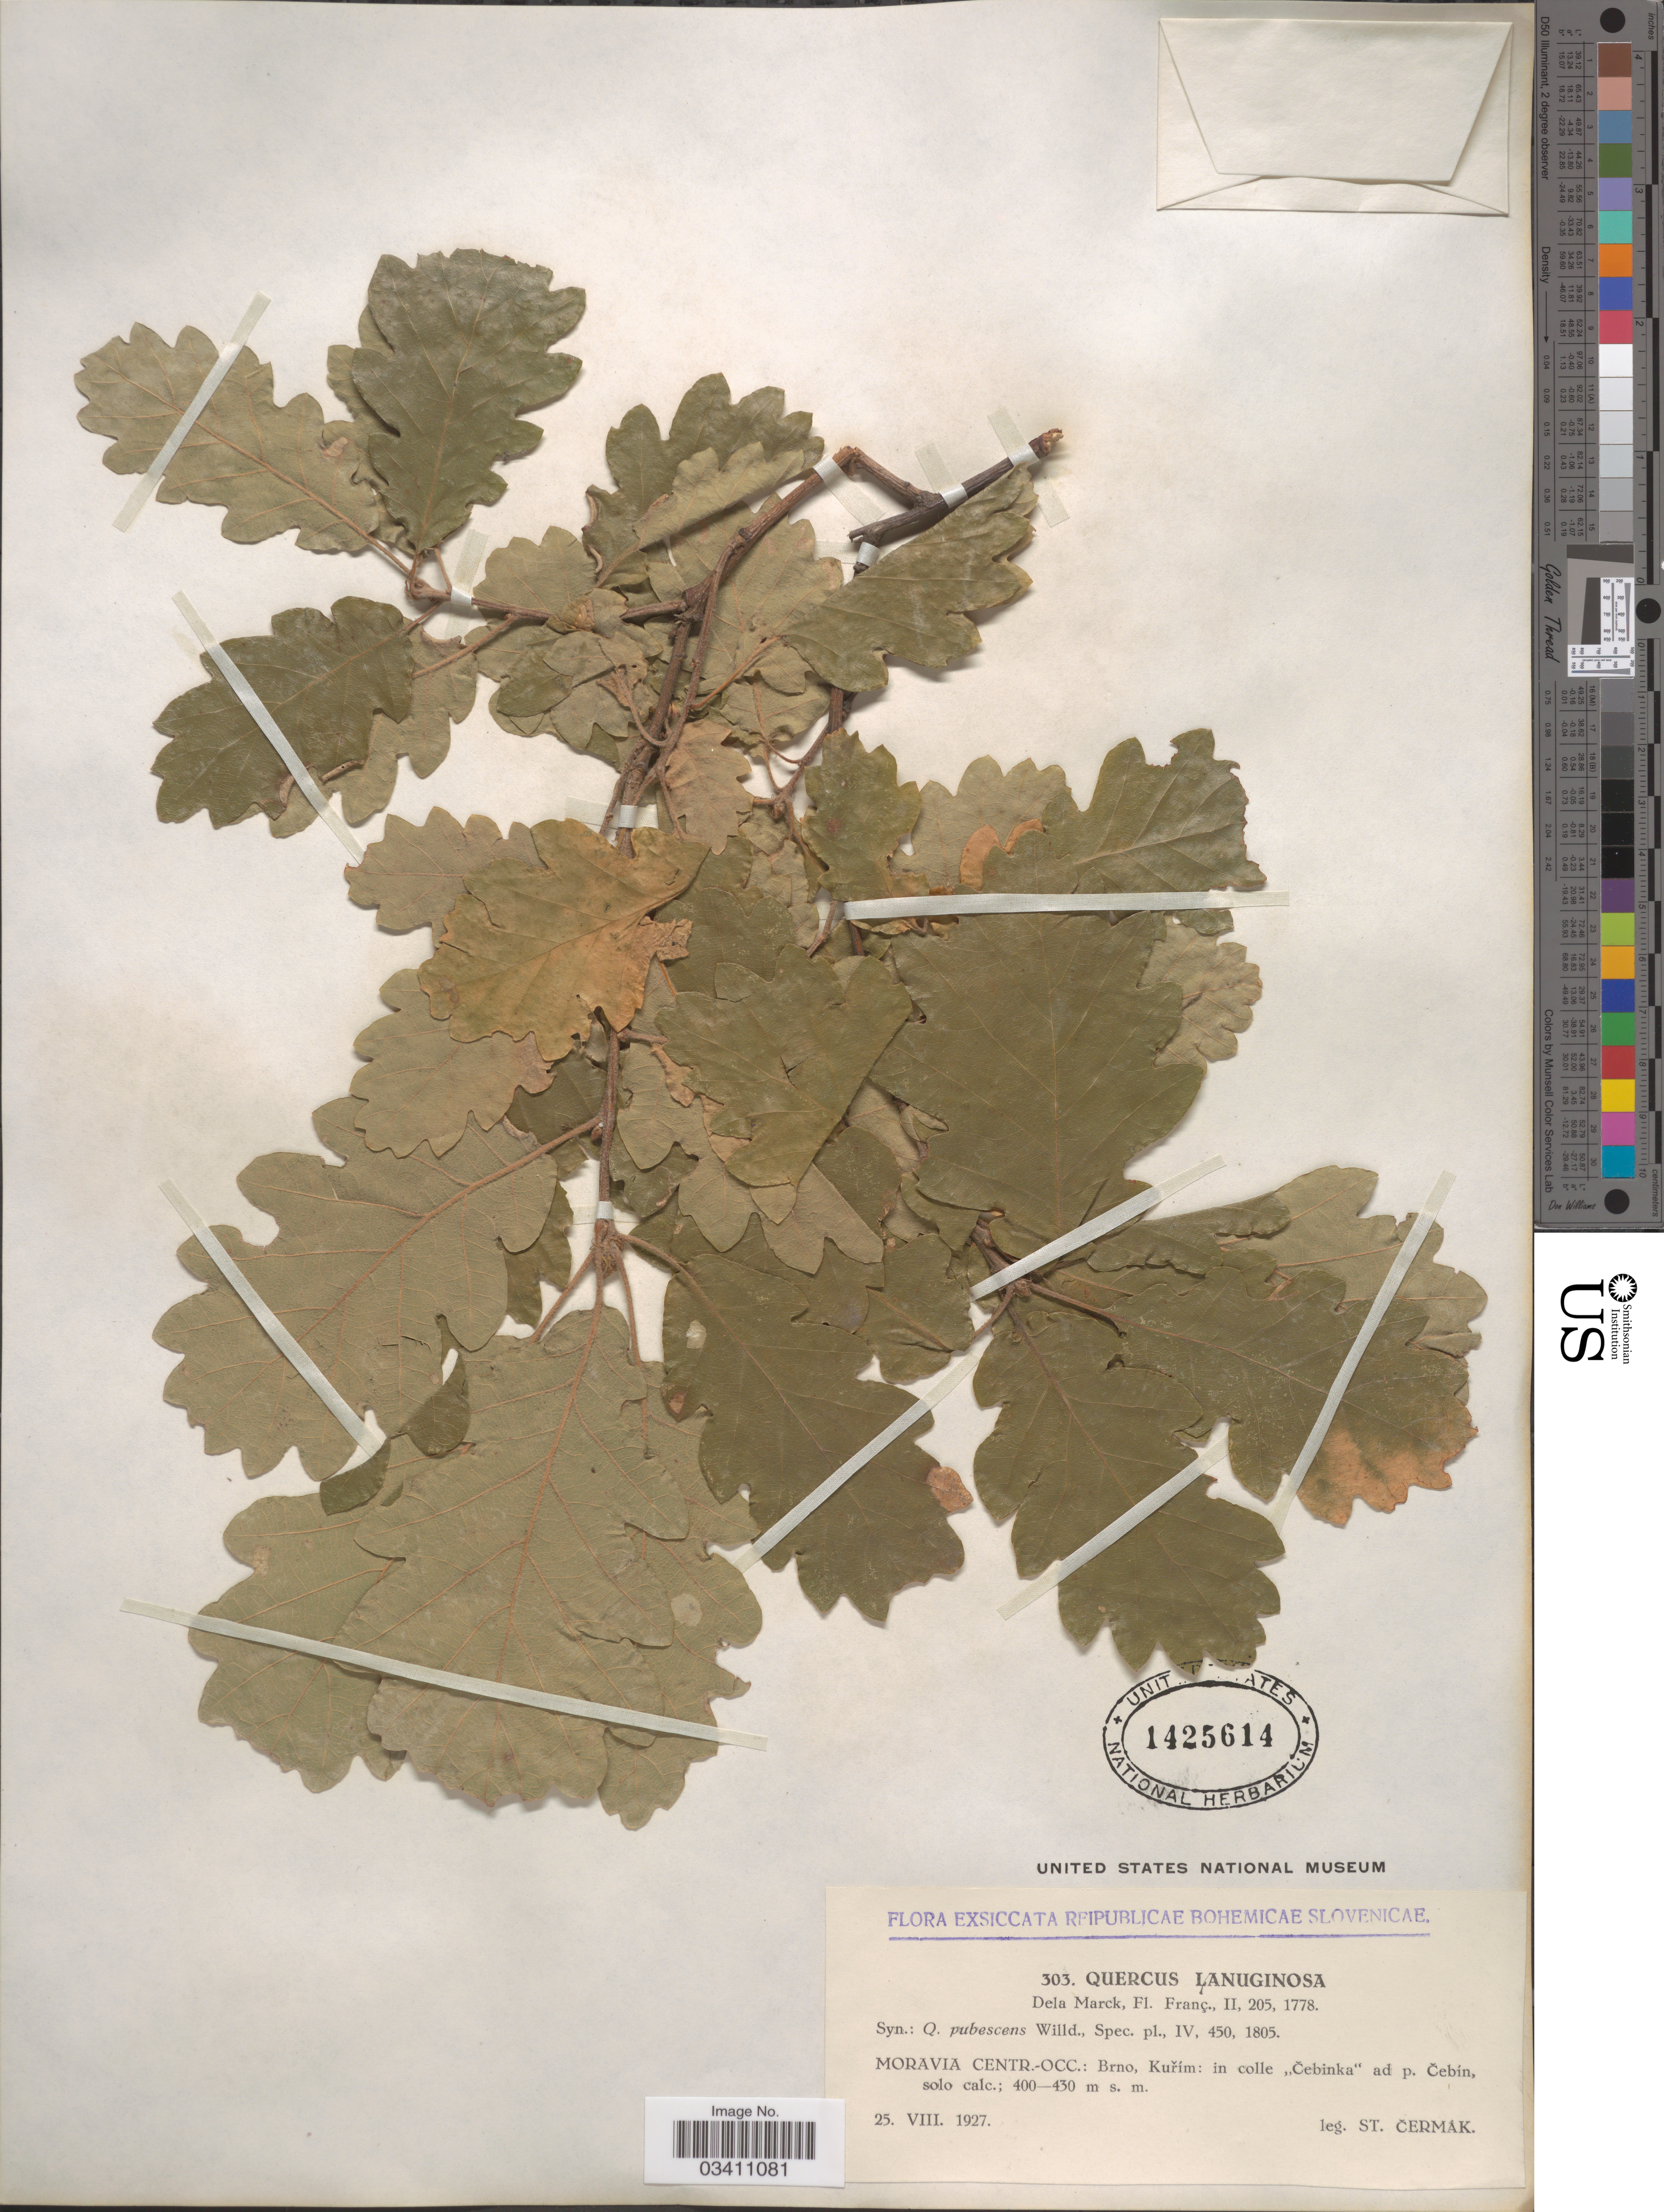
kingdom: Plantae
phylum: Tracheophyta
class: Magnoliopsida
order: Fagales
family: Fagaceae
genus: Quercus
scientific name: Quercus lanuginosa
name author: Beck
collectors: S. Čermak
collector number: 303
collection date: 1927-08-25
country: Czechia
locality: Reipublicae Bohemicae Slovenicae. Moravia Centr. -Occ.: Brno, Kuřím: in colle "Čebinka" ad p. Čebín.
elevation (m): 400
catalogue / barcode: US 1425614